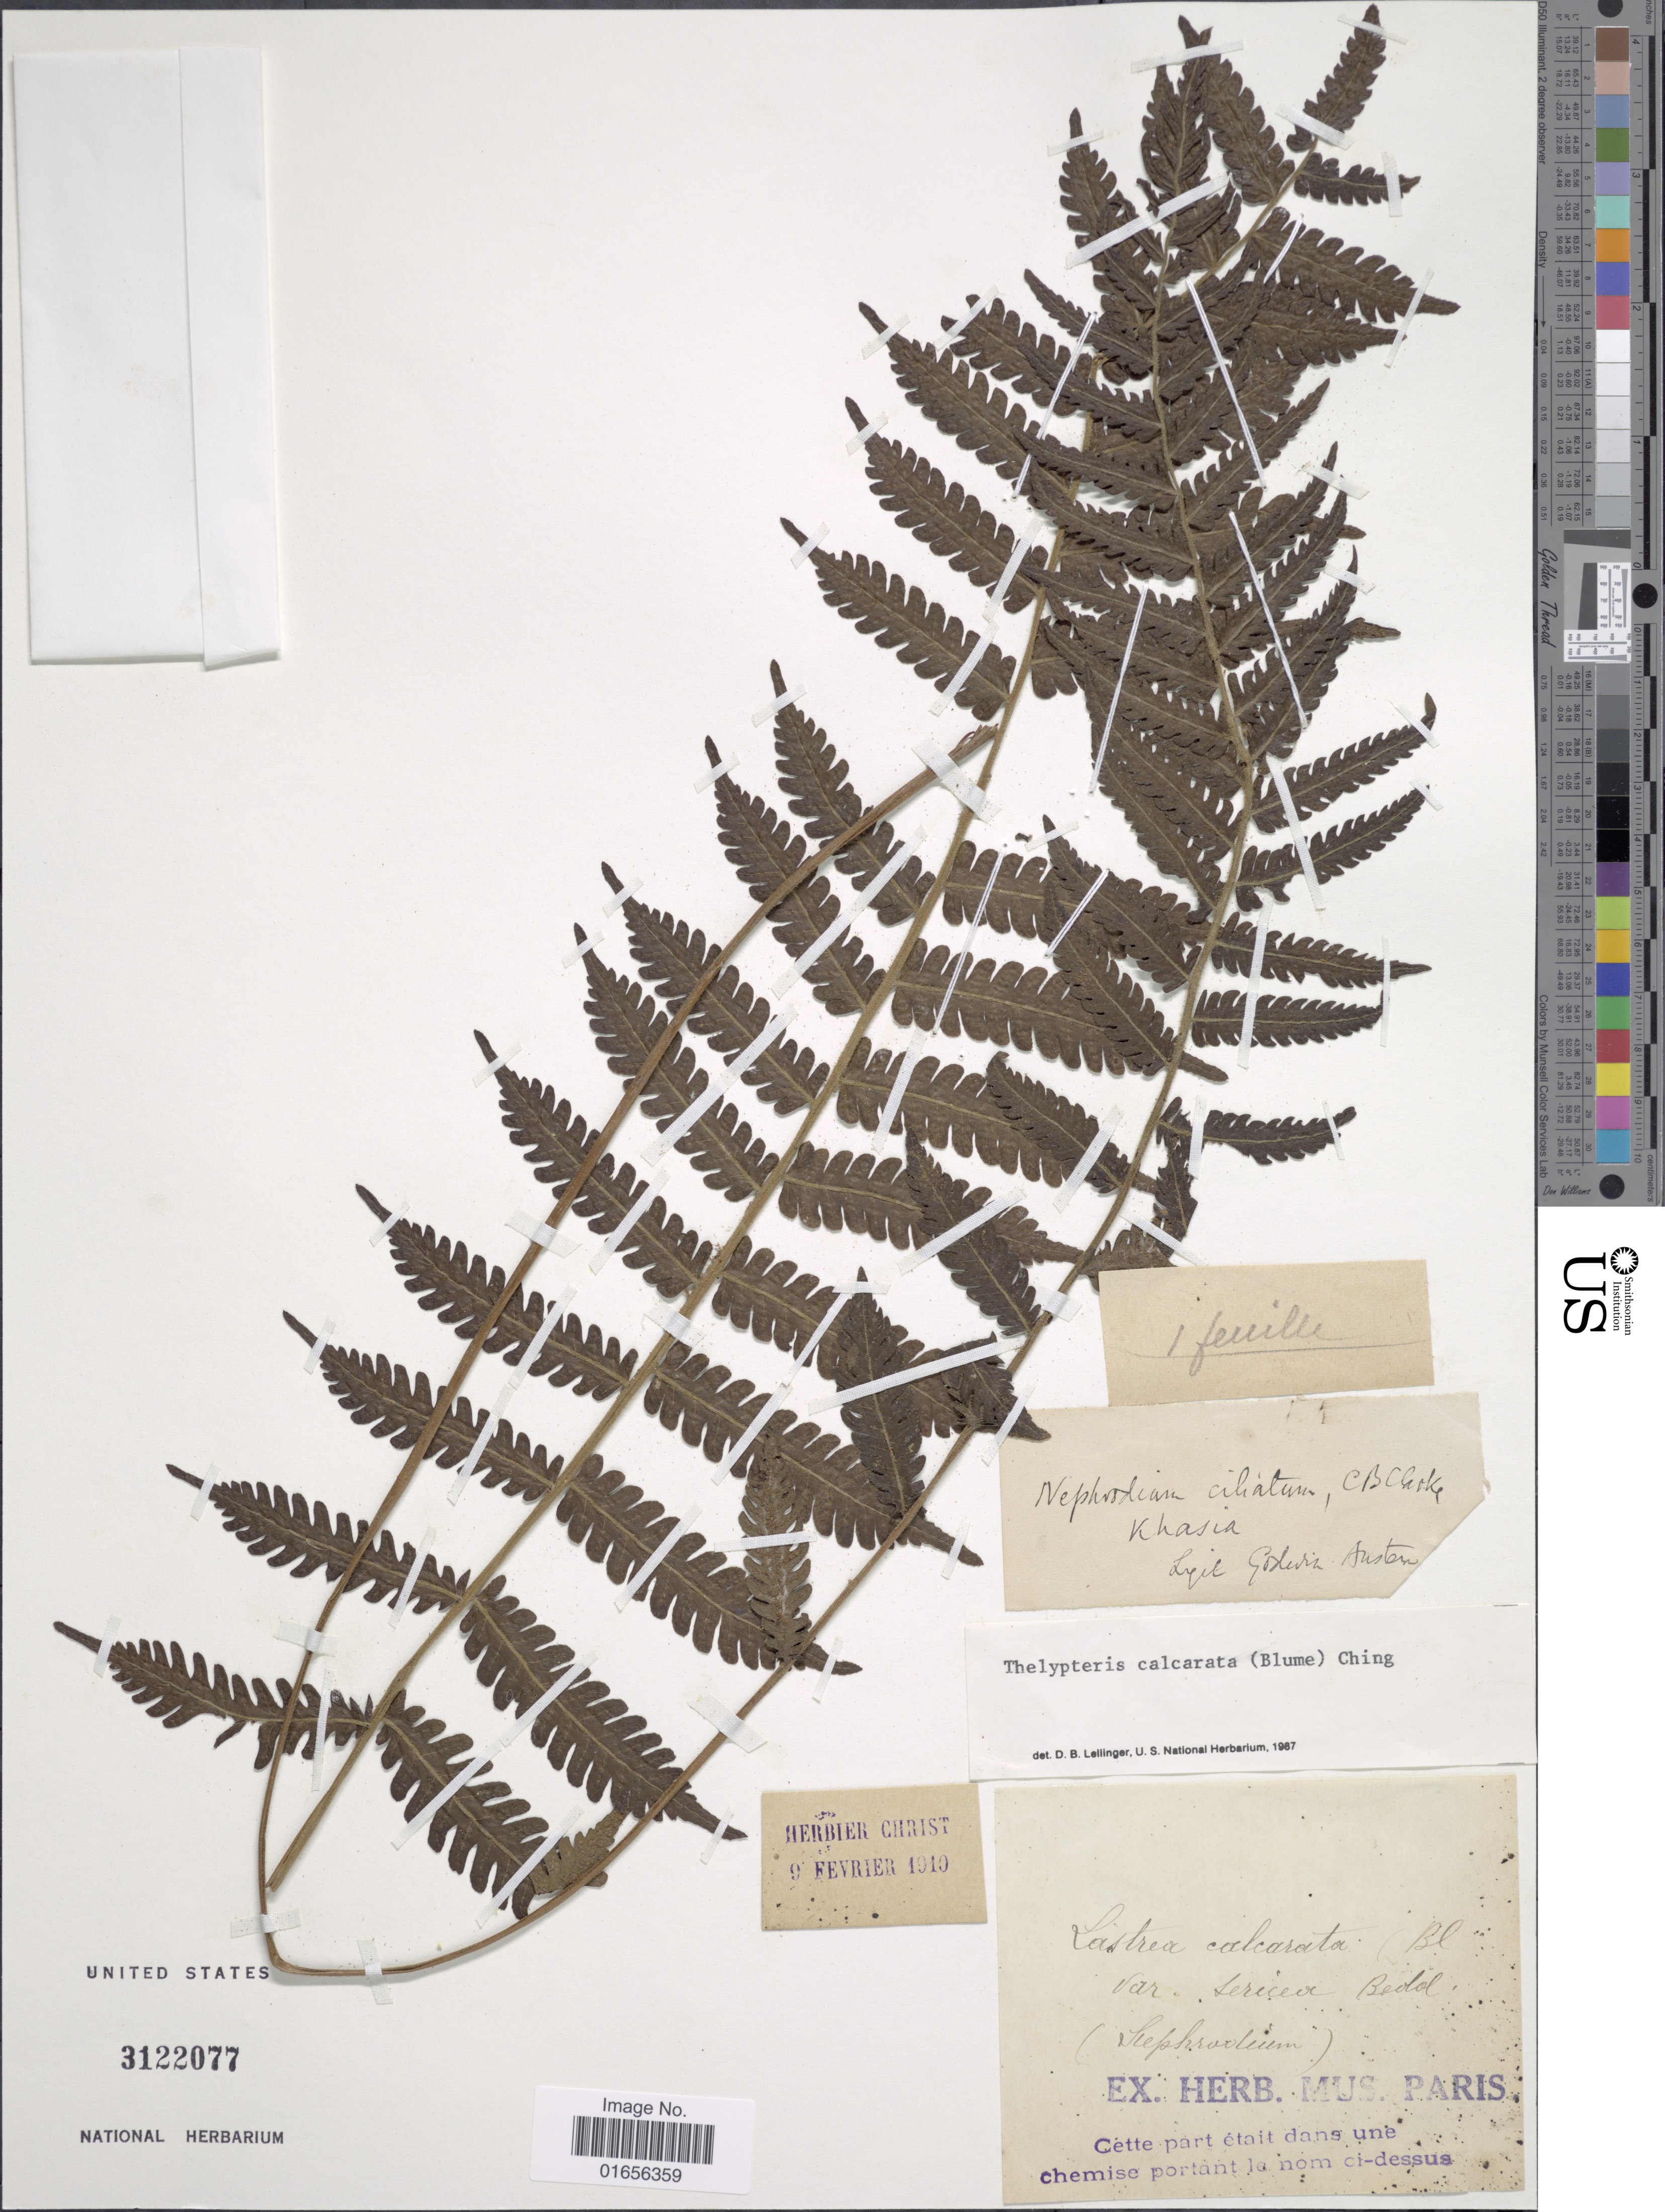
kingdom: Plantae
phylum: Tracheophyta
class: Polypodiopsida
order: Polypodiales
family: Thelypteridaceae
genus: Trigonospora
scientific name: Trigonospora calcarata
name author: (Blume) Holttum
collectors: G. Austen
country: India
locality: Khasia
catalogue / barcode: US 3122077